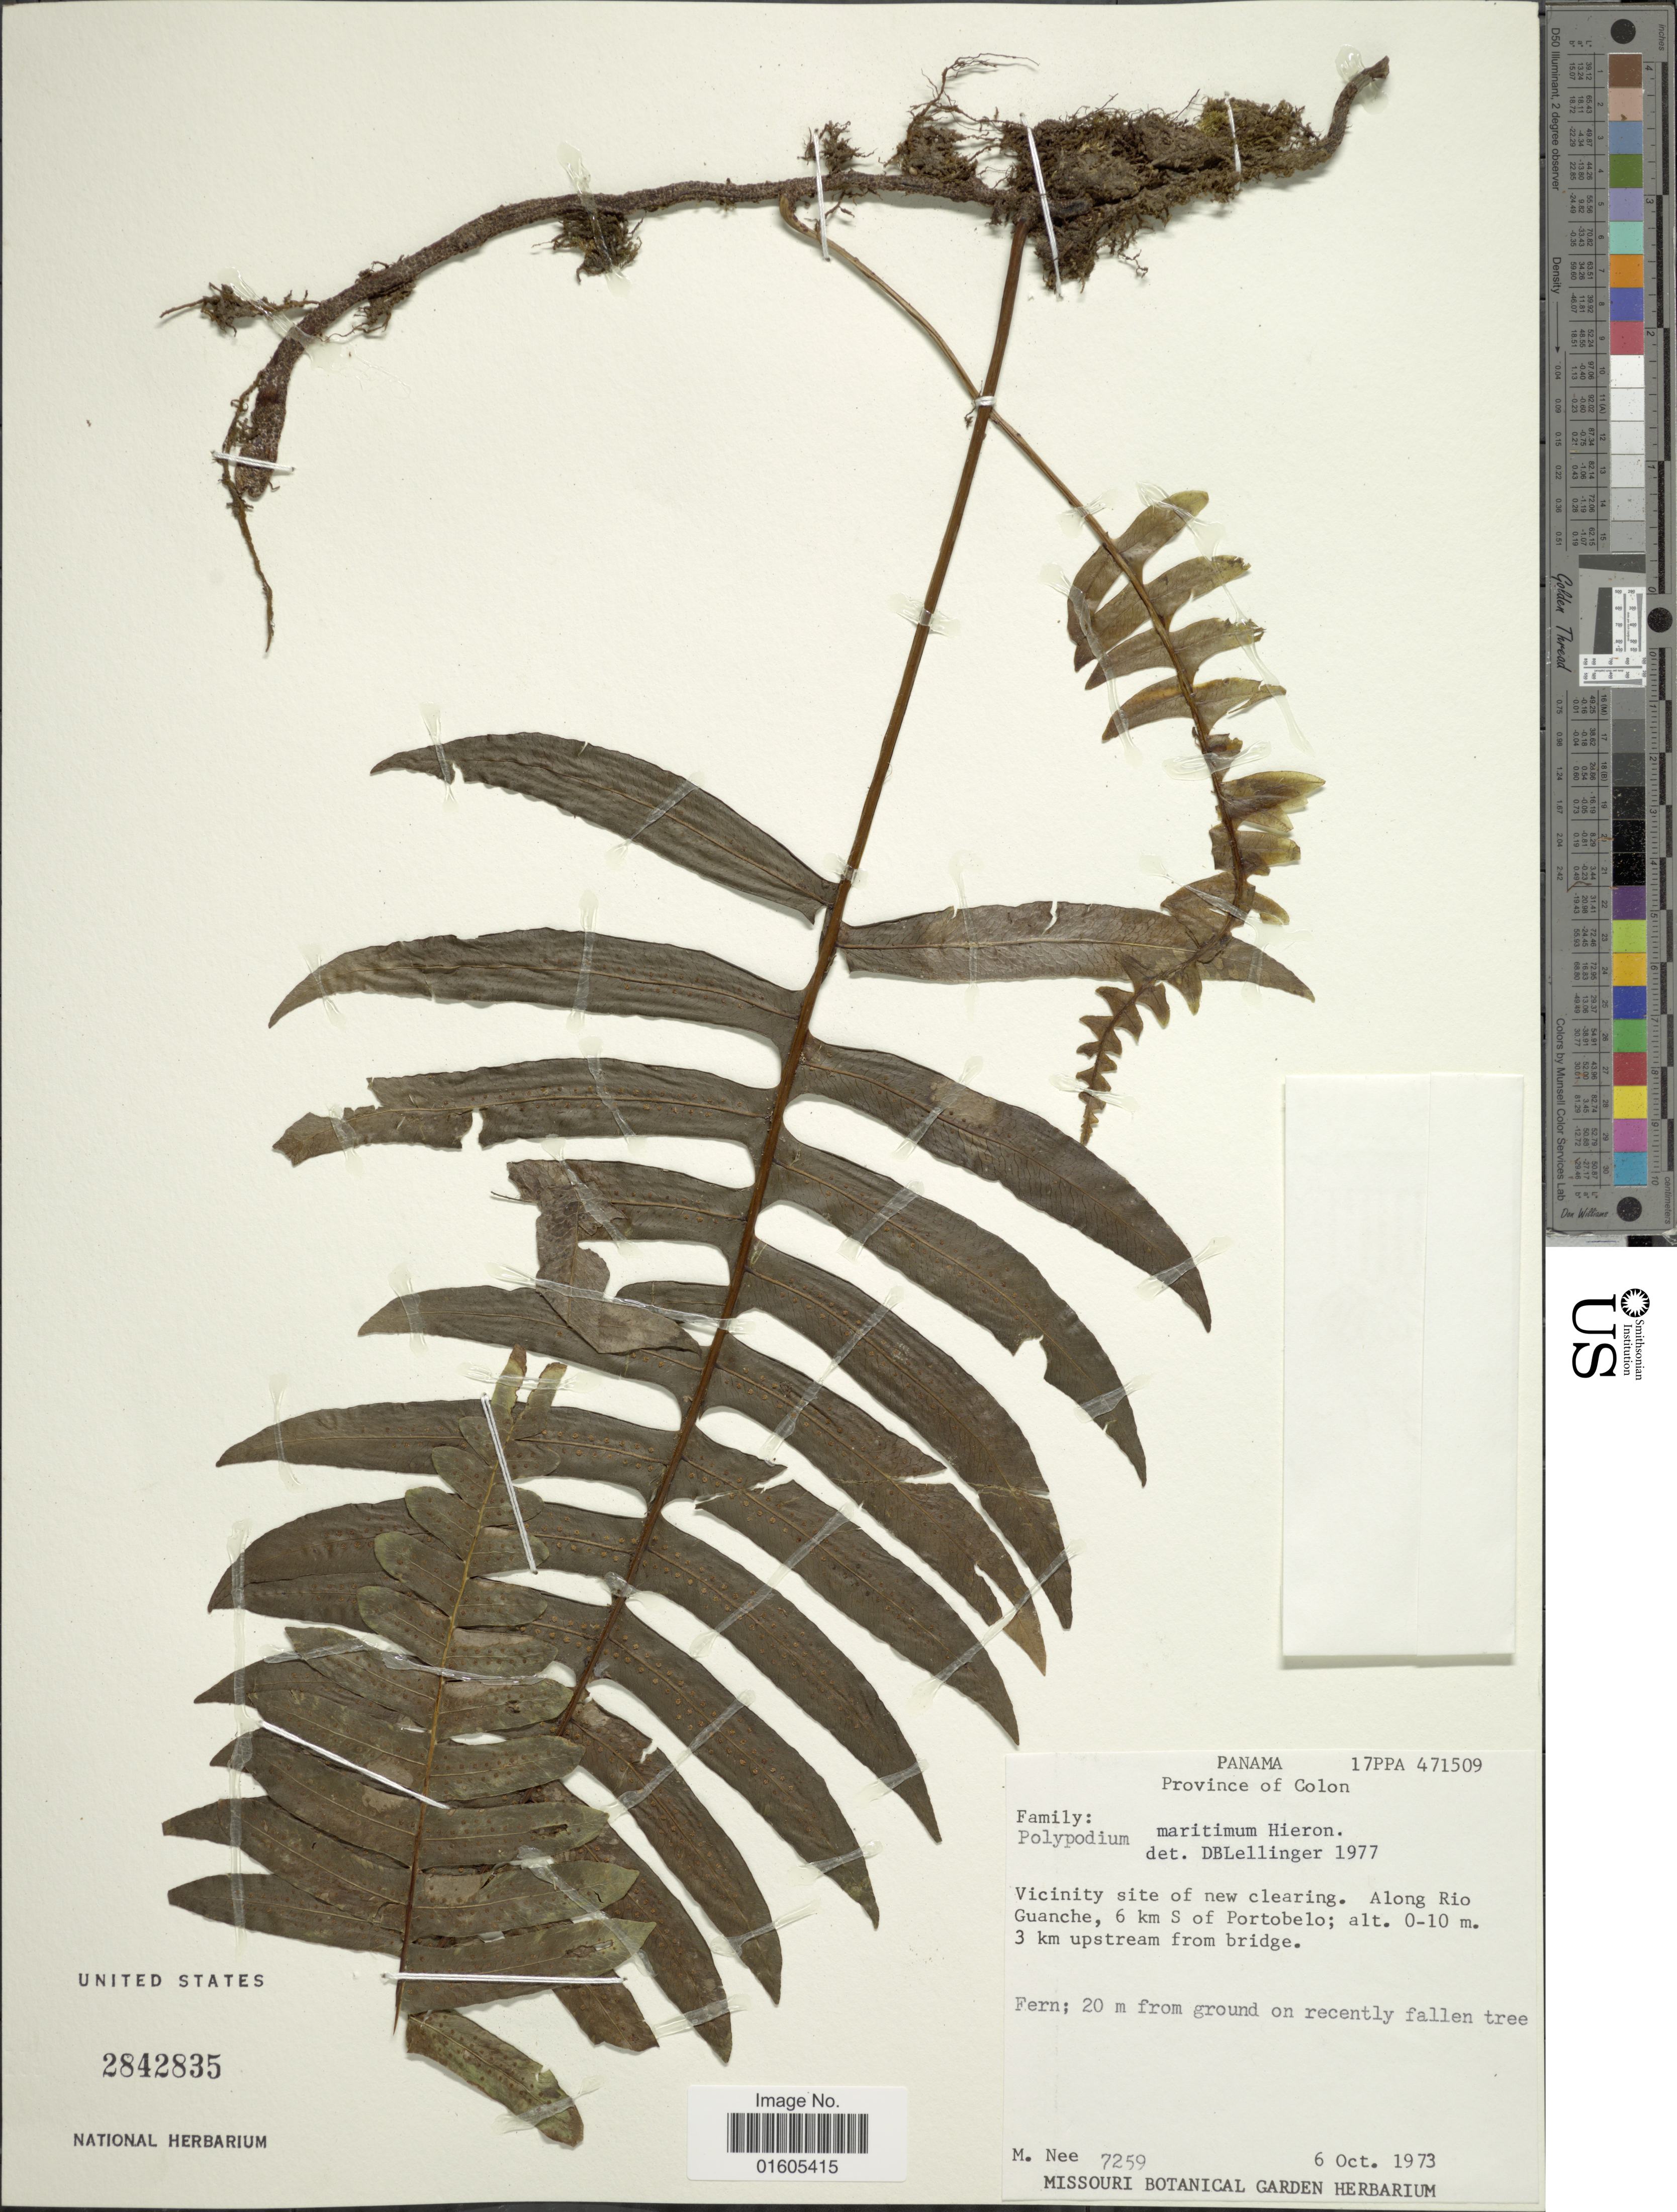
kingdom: Plantae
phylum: Tracheophyta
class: Polypodiopsida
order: Polypodiales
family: Polypodiaceae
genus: Serpocaulon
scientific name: Serpocaulon maritimum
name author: (Hieron.) A.R. Sm.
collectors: M. Nee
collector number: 7259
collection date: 1973-10-06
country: Panama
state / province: Colón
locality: Vicinity site of new clearing. Along Rio Guanche, 6 km S of Portobelo, 3 km upstream from bridge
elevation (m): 0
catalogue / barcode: US 2842835